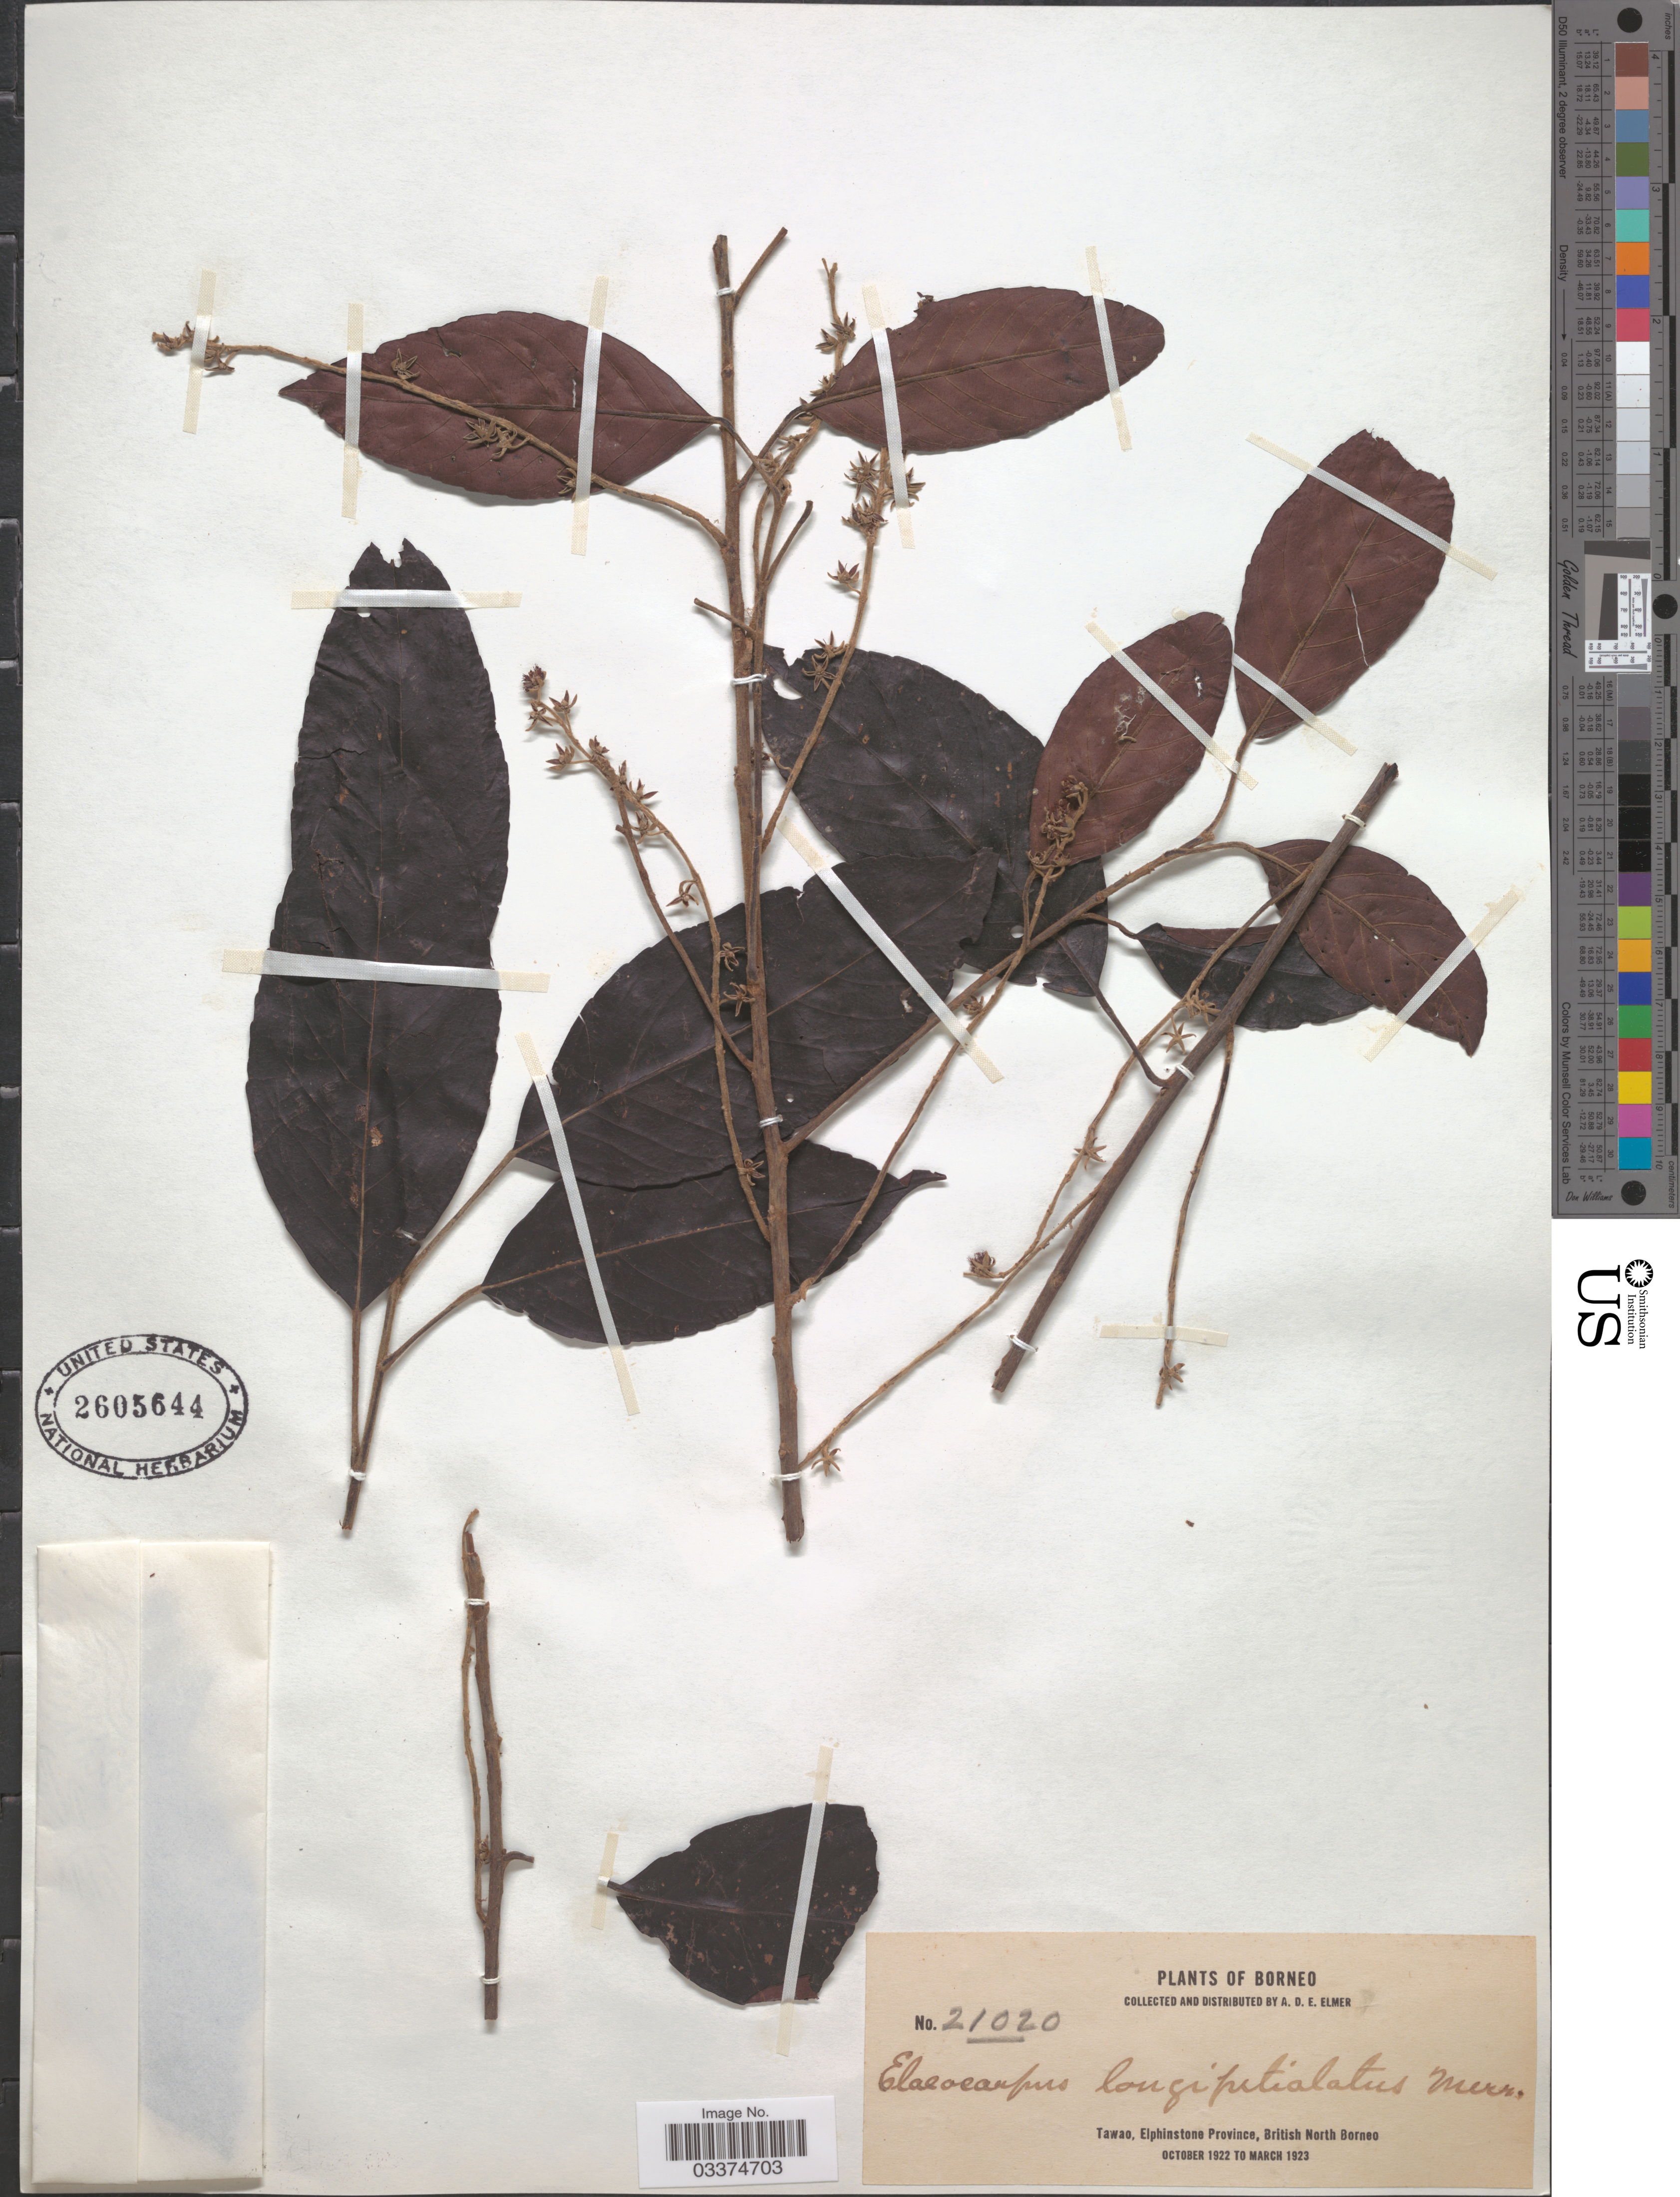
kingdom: Plantae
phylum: Tracheophyta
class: Magnoliopsida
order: Oxalidales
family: Elaeocarpaceae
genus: Elaeocarpus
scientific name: Elaeocarpus stipularis var. longipetiolatus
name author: Merr.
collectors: A. D. E. Elmer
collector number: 21020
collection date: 1922-10/1923-03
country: Malaysia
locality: Borneo. Tawao, Elphinstone Province, British North Borneo.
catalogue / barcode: US 2605644